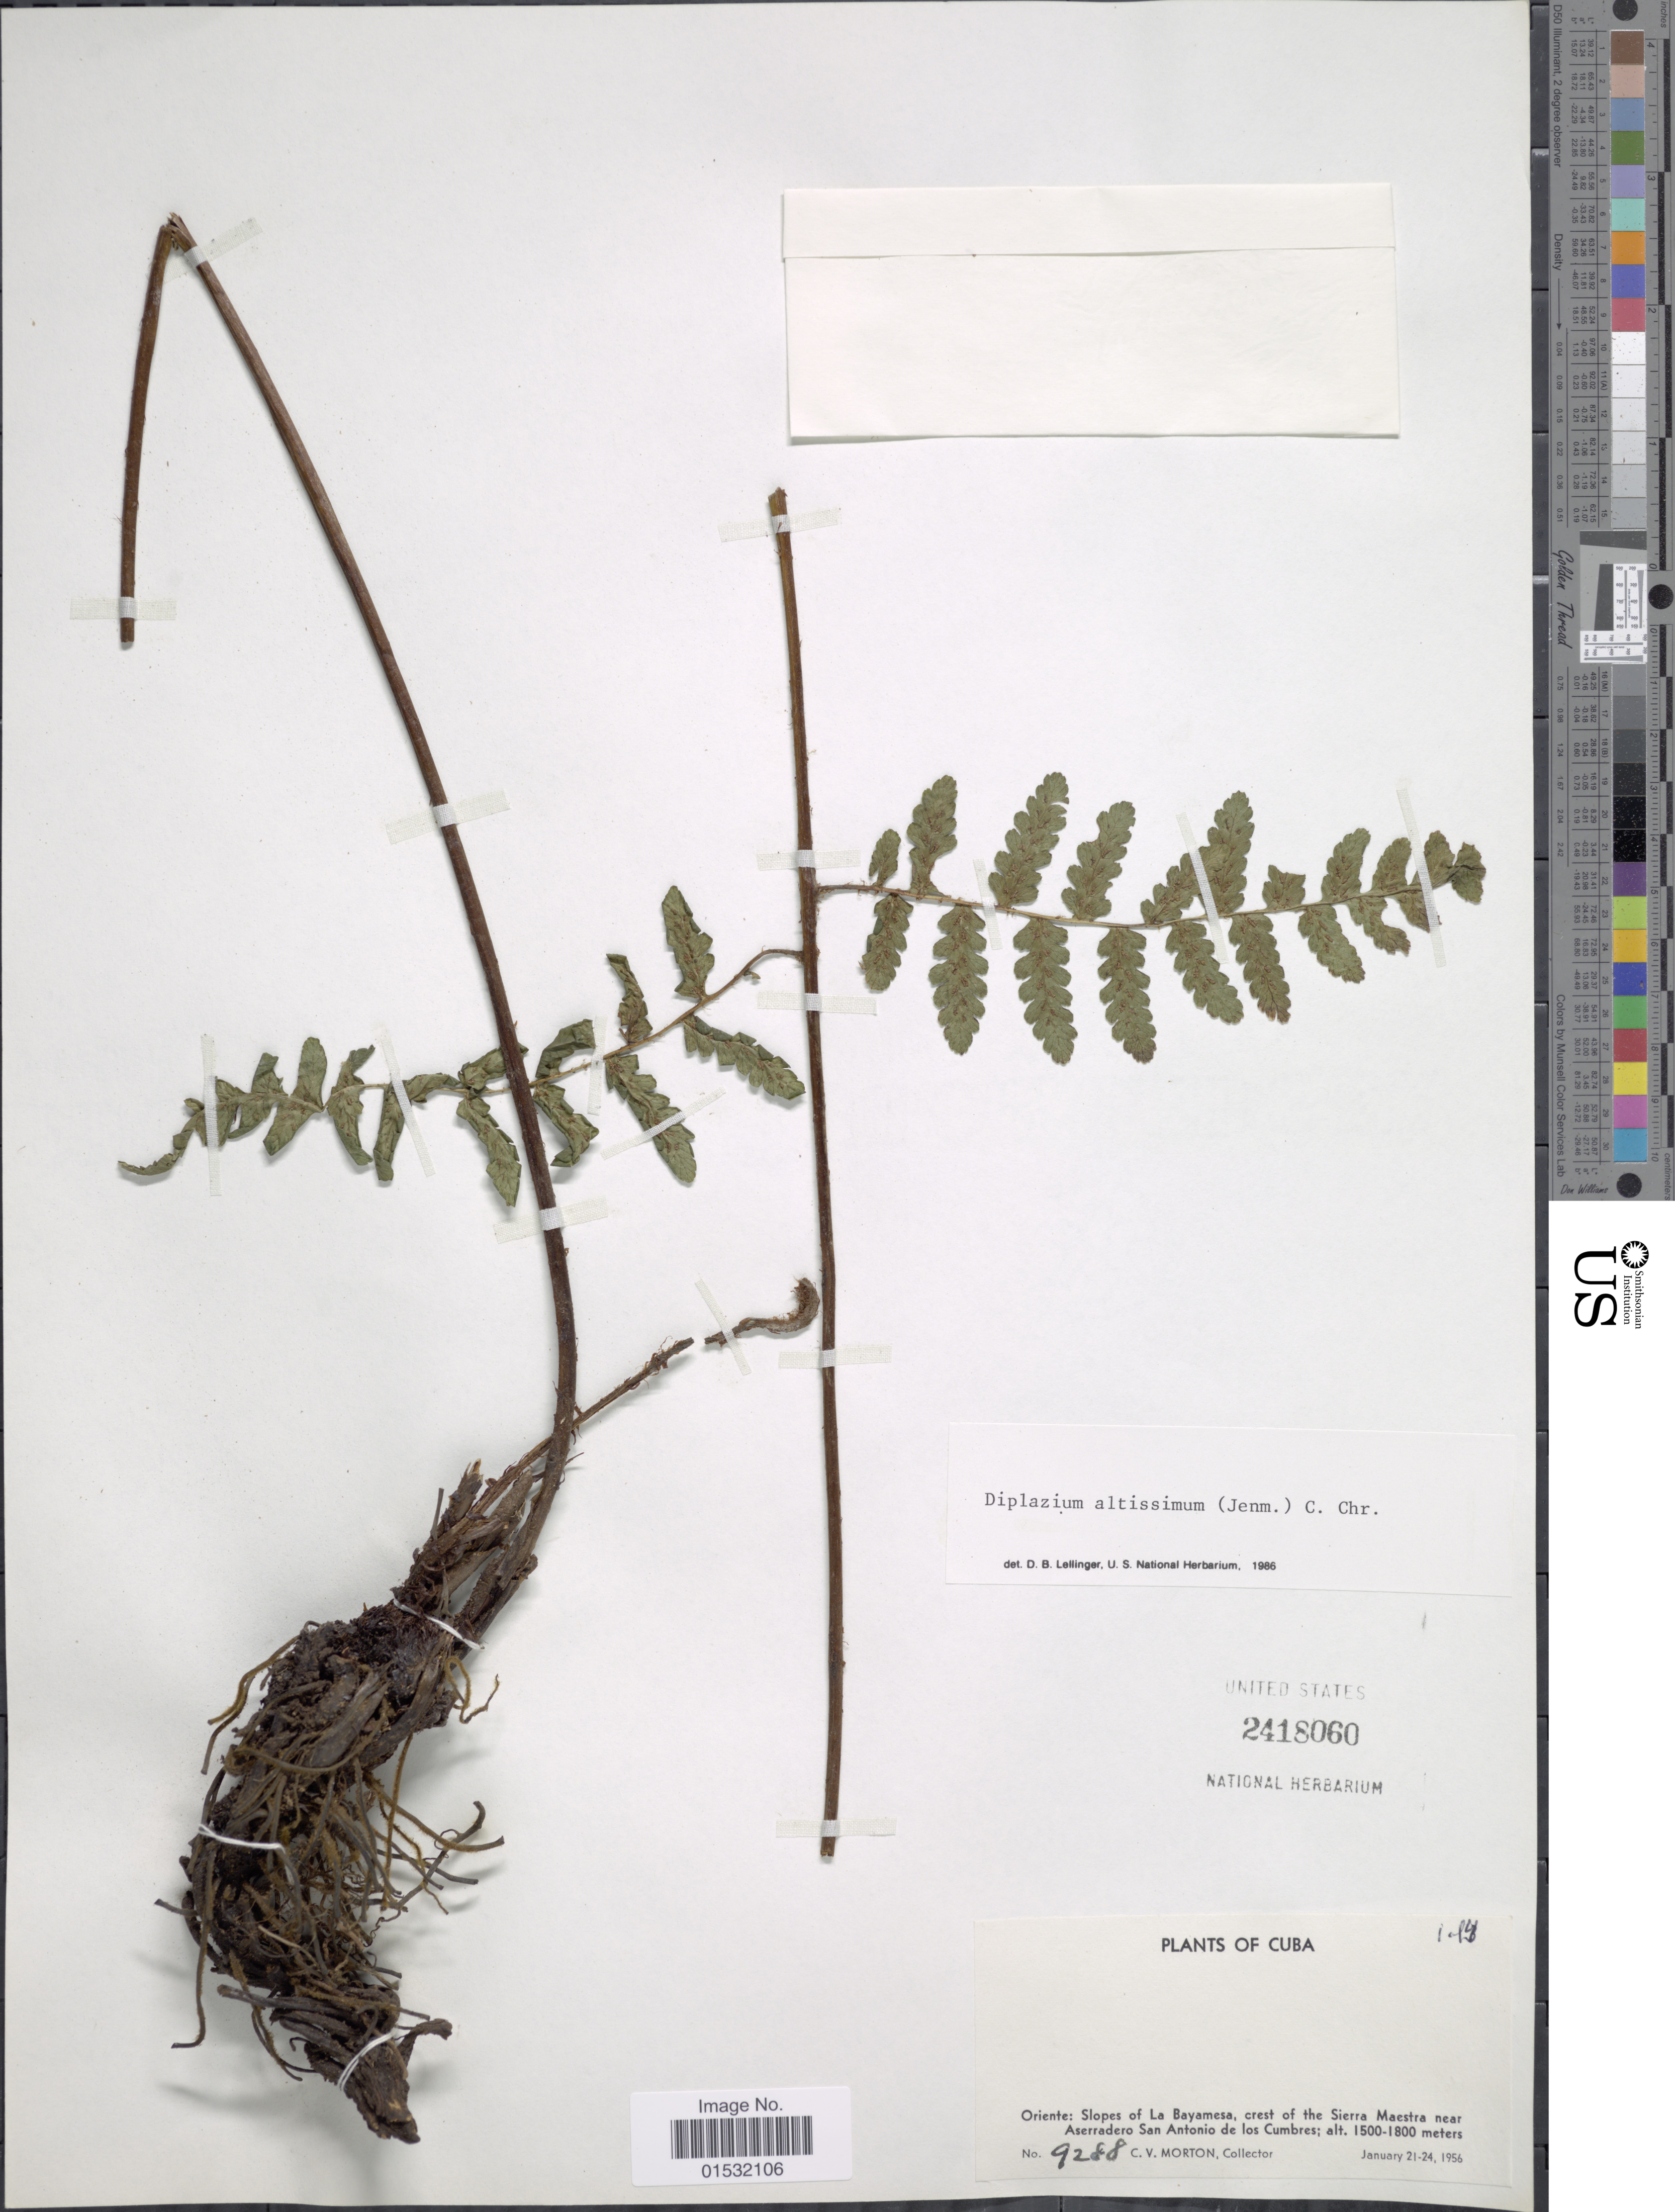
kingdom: Plantae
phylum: Tracheophyta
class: Polypodiopsida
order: Polypodiales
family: Athyriaceae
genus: Diplazium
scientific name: Diplazium altissimum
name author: (Jenman) C. Chr.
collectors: C. V. Morton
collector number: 9288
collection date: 1956-01-21/1956-01-24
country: Cuba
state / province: Oriente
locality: Slopes of La Bayamesa, crest of the Sierra Maestra near Aserradero San Antonio de los Cumbres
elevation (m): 1500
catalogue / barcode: US 2418060